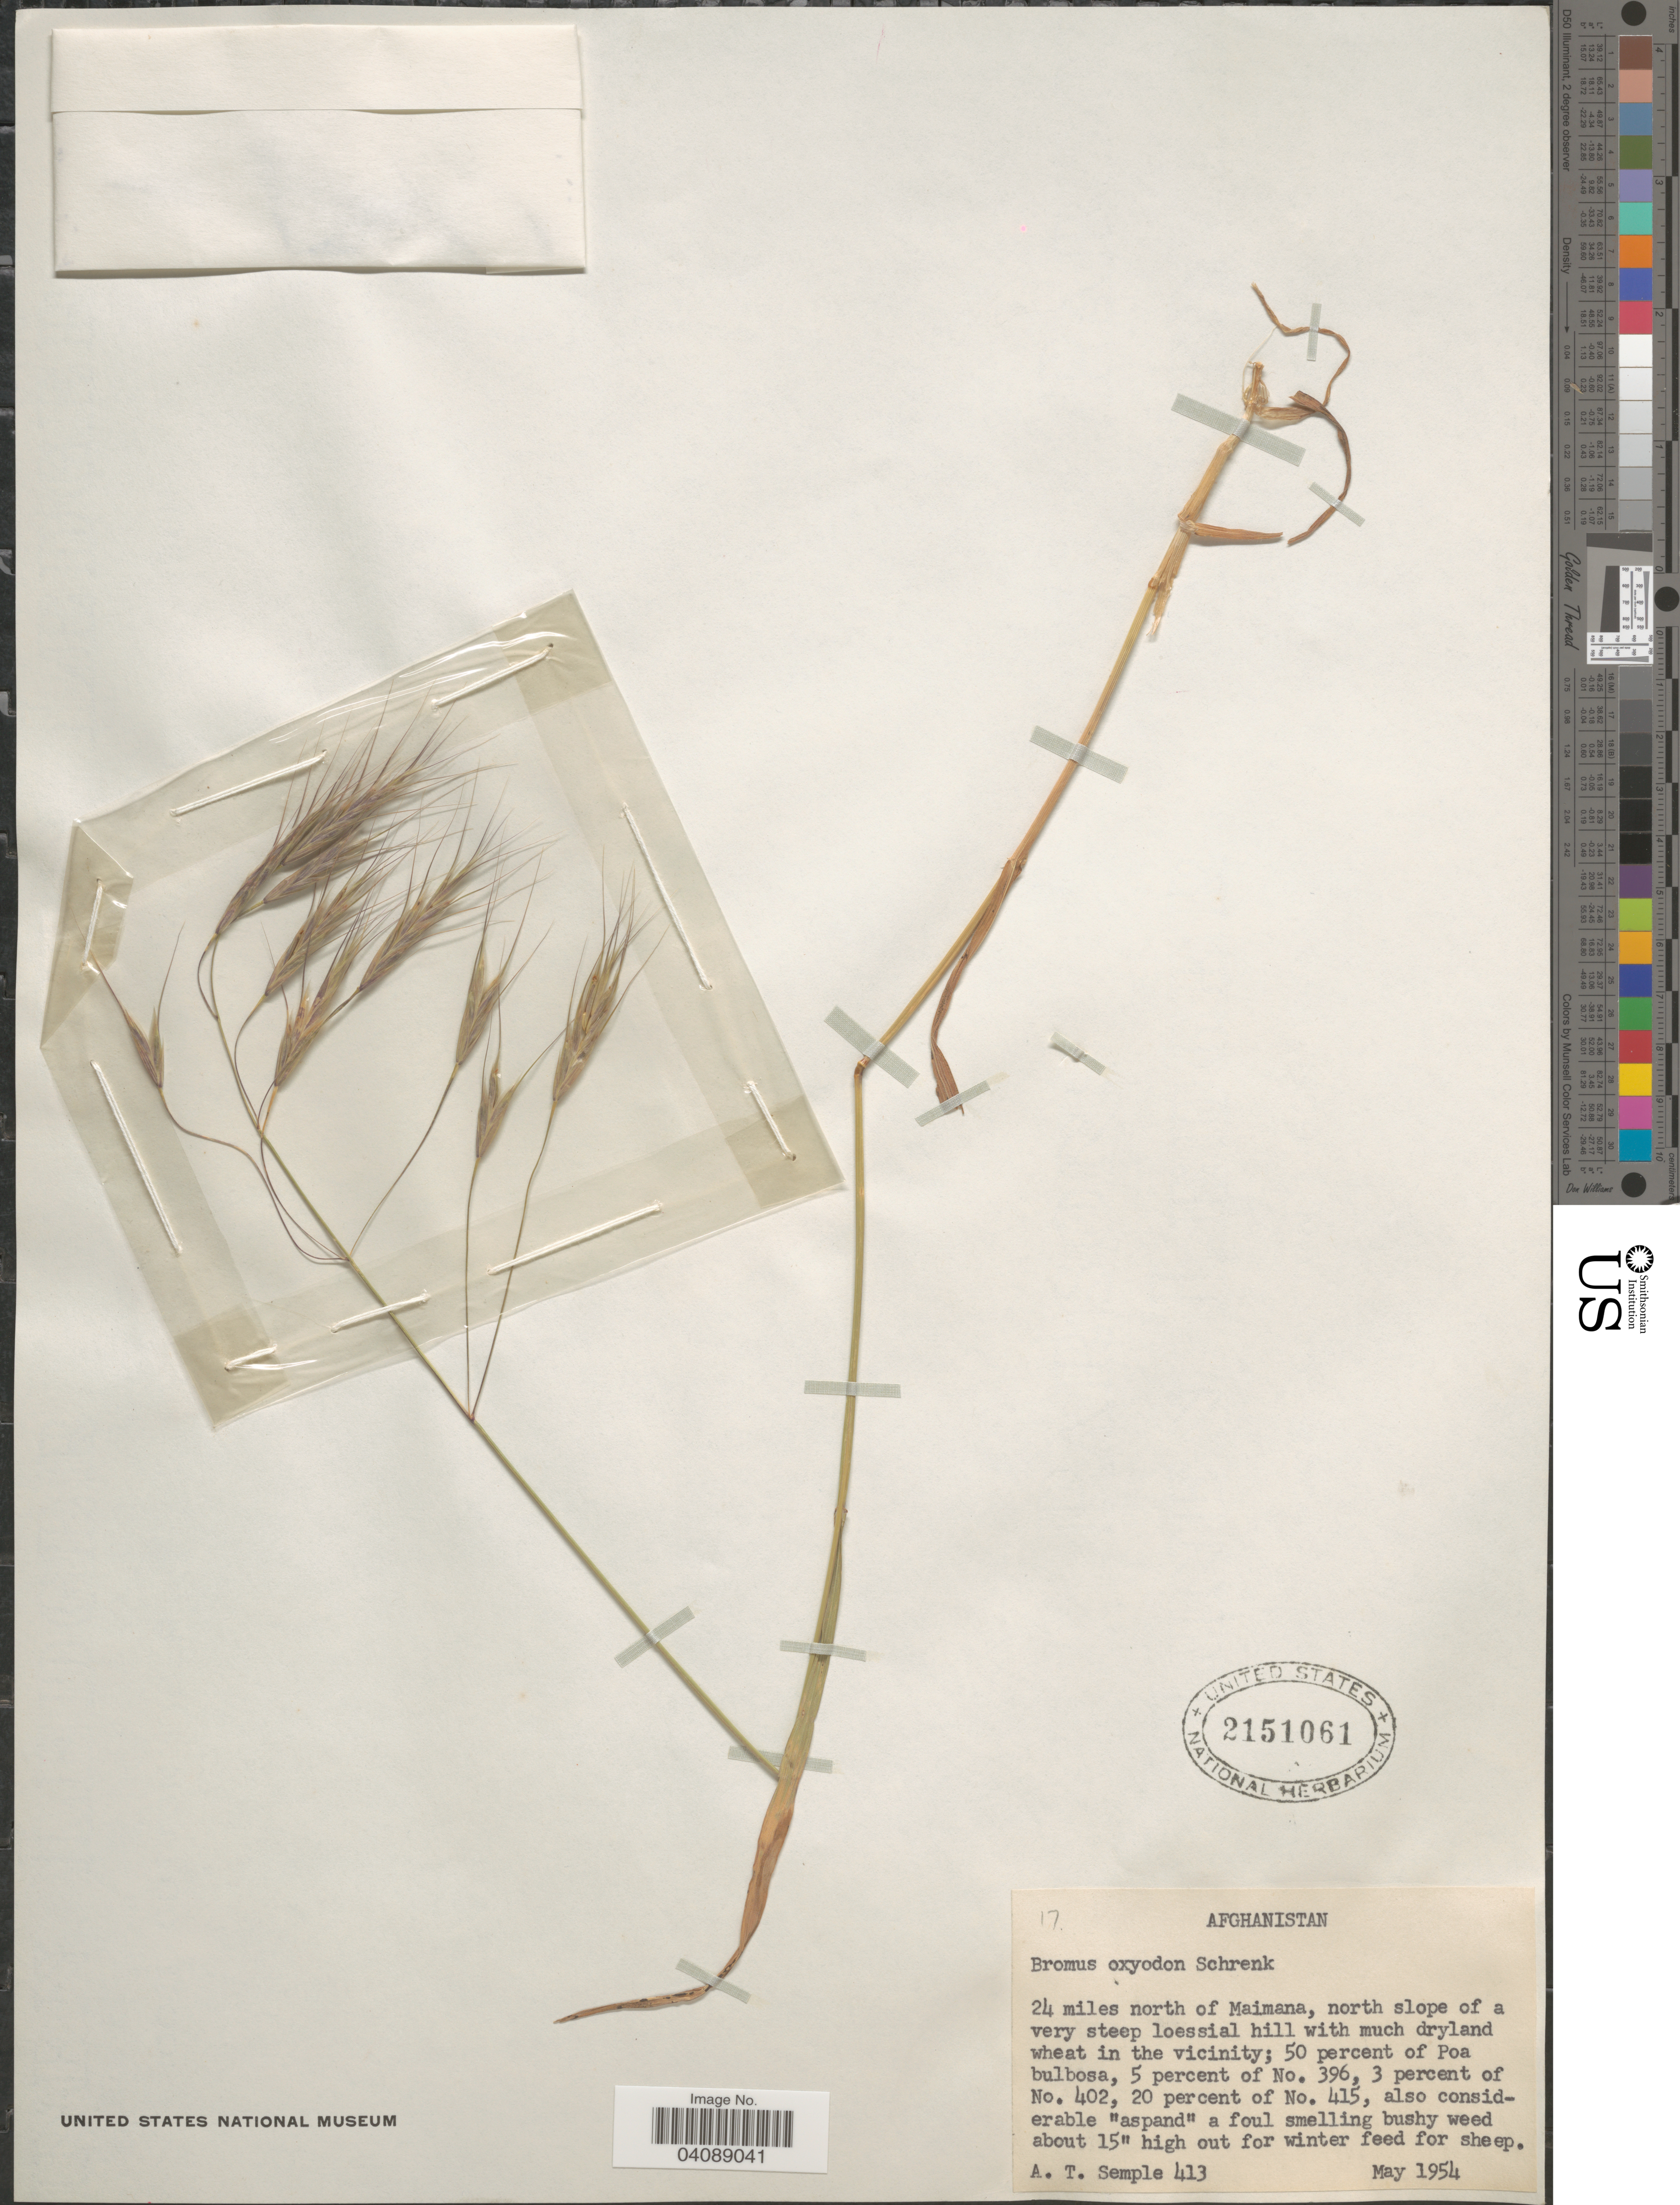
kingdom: Plantae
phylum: Tracheophyta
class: Liliopsida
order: Poales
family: Poaceae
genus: Bromus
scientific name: Bromus oxyodon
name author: Schrenk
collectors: A. Semple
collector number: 413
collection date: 1954-05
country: Afghanistan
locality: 24 miles north of Maimana, north slope of a very steep loessial hill with much dryland wheat in the vicinity.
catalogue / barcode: US 2151061